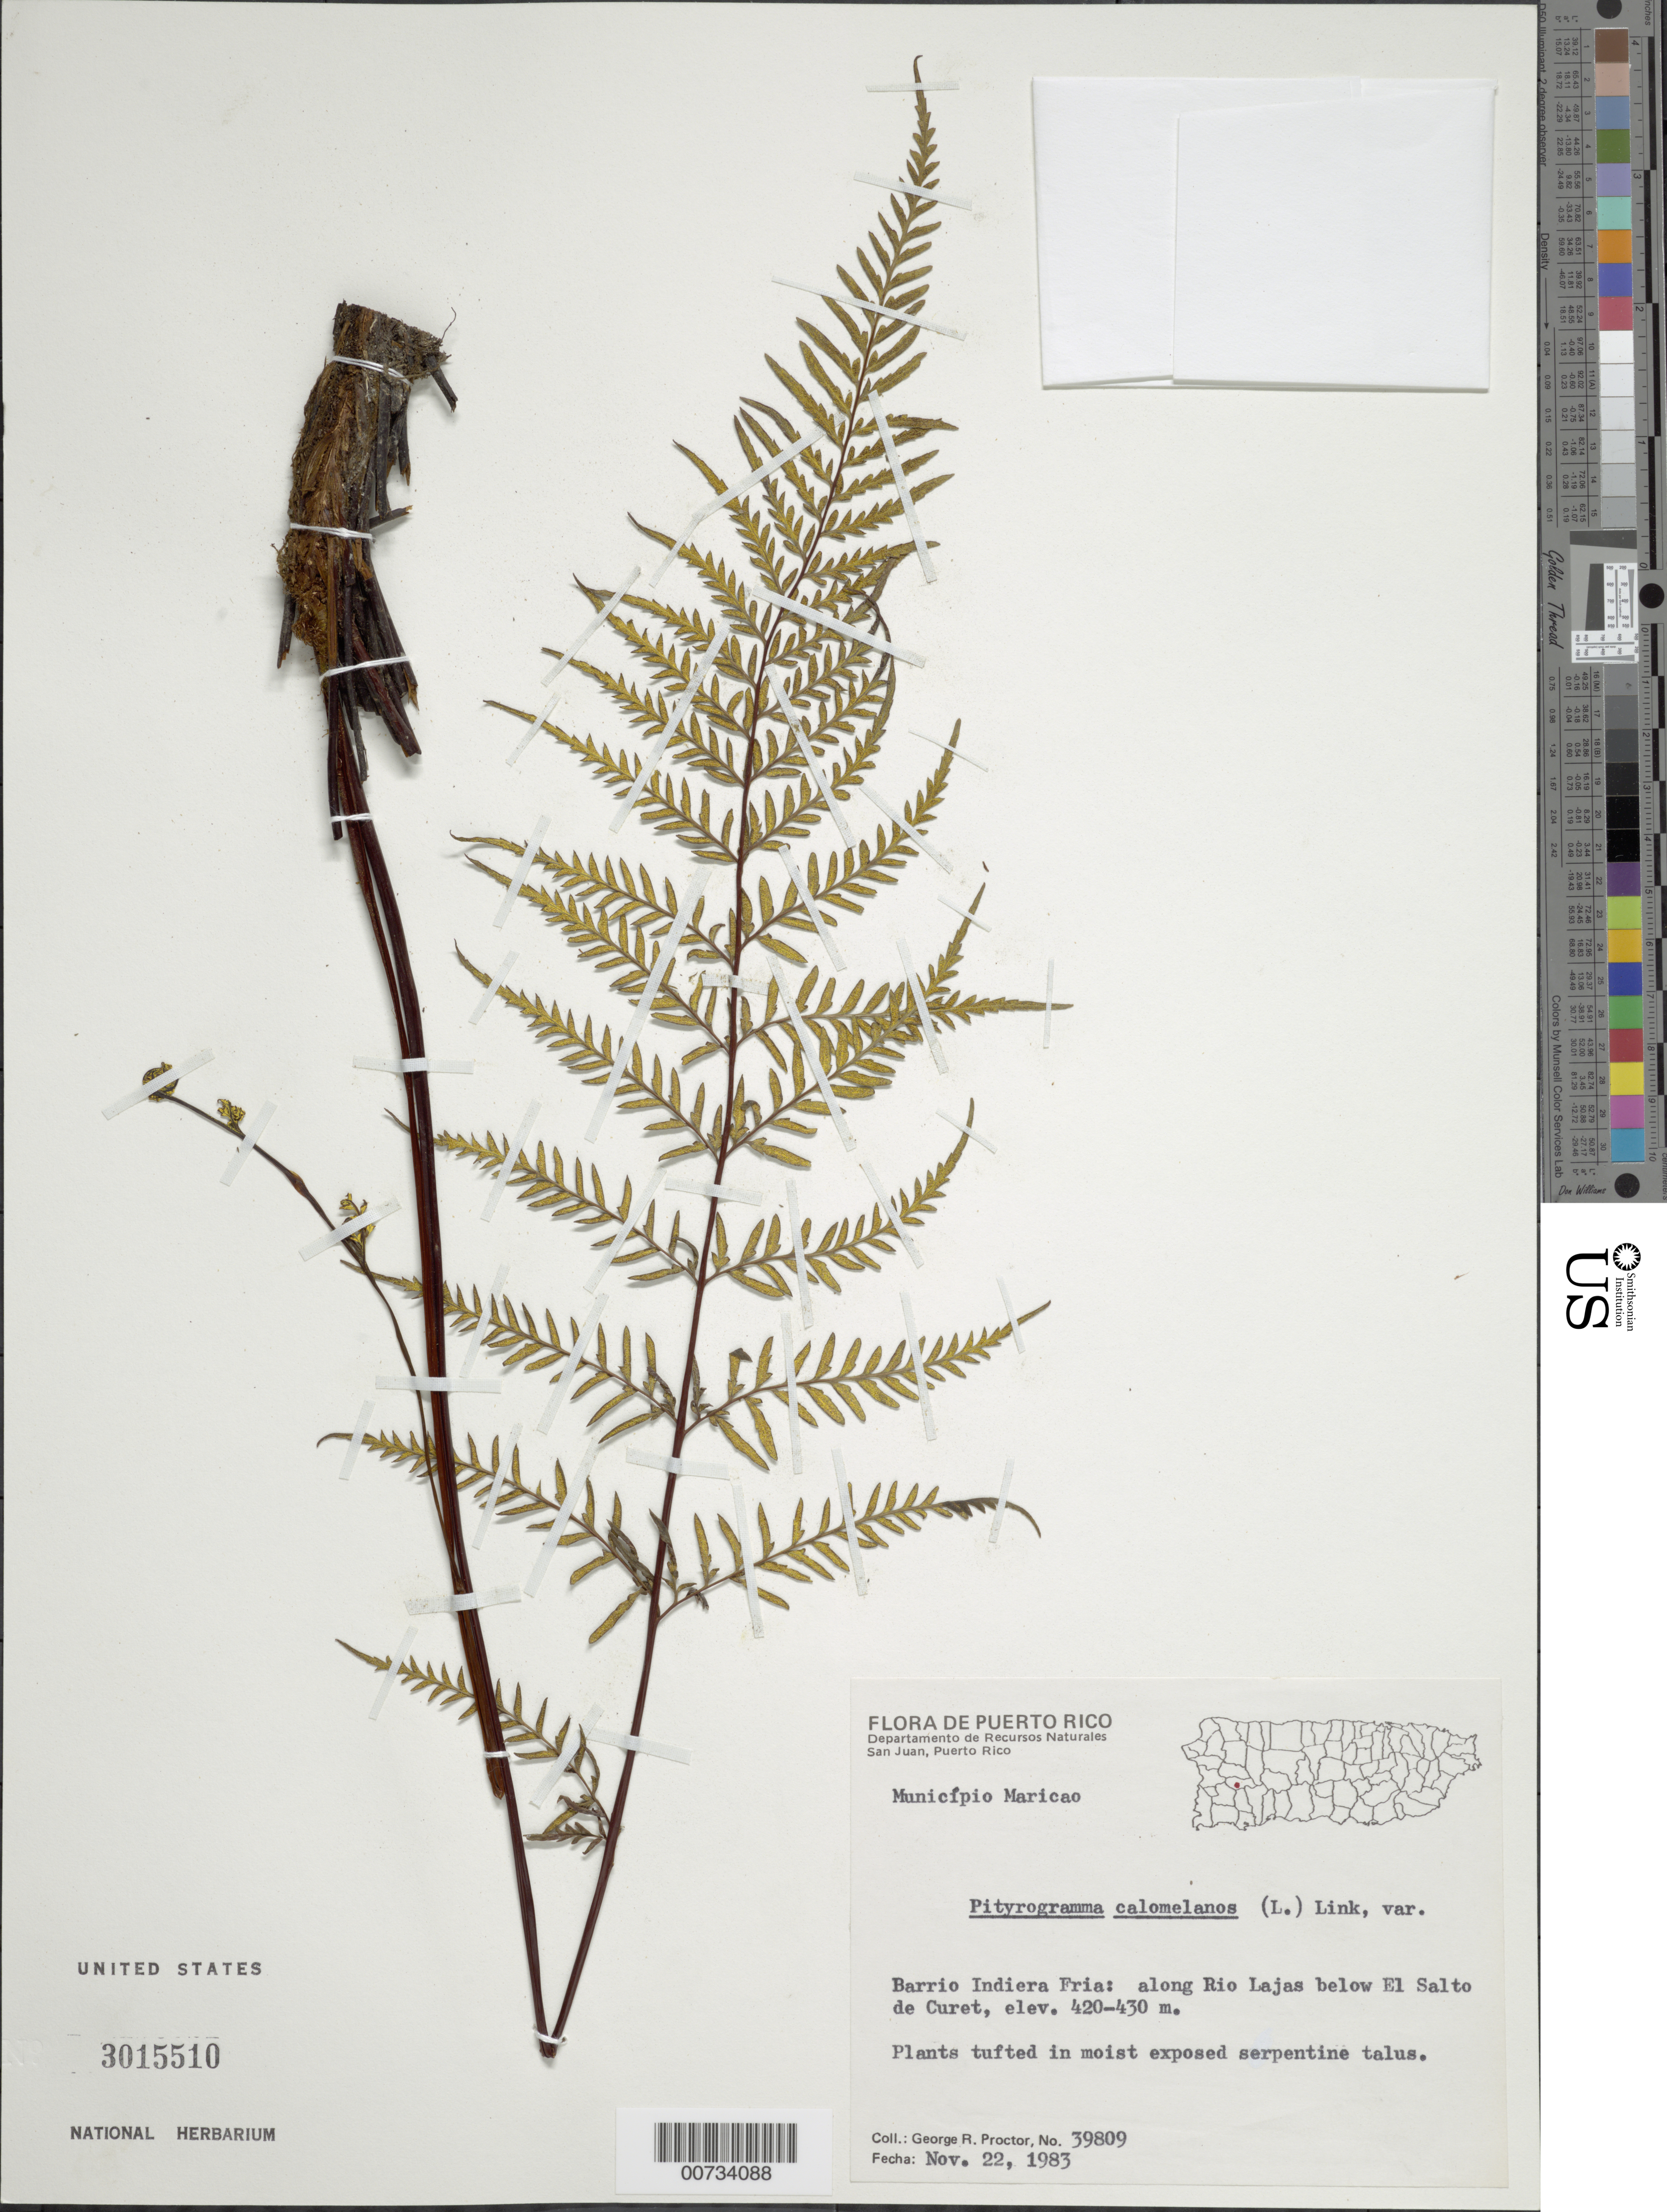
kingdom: Plantae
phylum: Tracheophyta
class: Polypodiopsida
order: Polypodiales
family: Pteridaceae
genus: Pityrogramma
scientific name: Pityrogramma calomelanos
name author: (L.) Link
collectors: G. R. Proctor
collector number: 39809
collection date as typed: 22 Nov 1983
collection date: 1983-11-22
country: Puerto Rico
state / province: Maricao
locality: Barrio Indiera Fria: along Rio Lajas below El Salto de Curet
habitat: Moist exposed serpentine talus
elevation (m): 420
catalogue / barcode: US 3015510